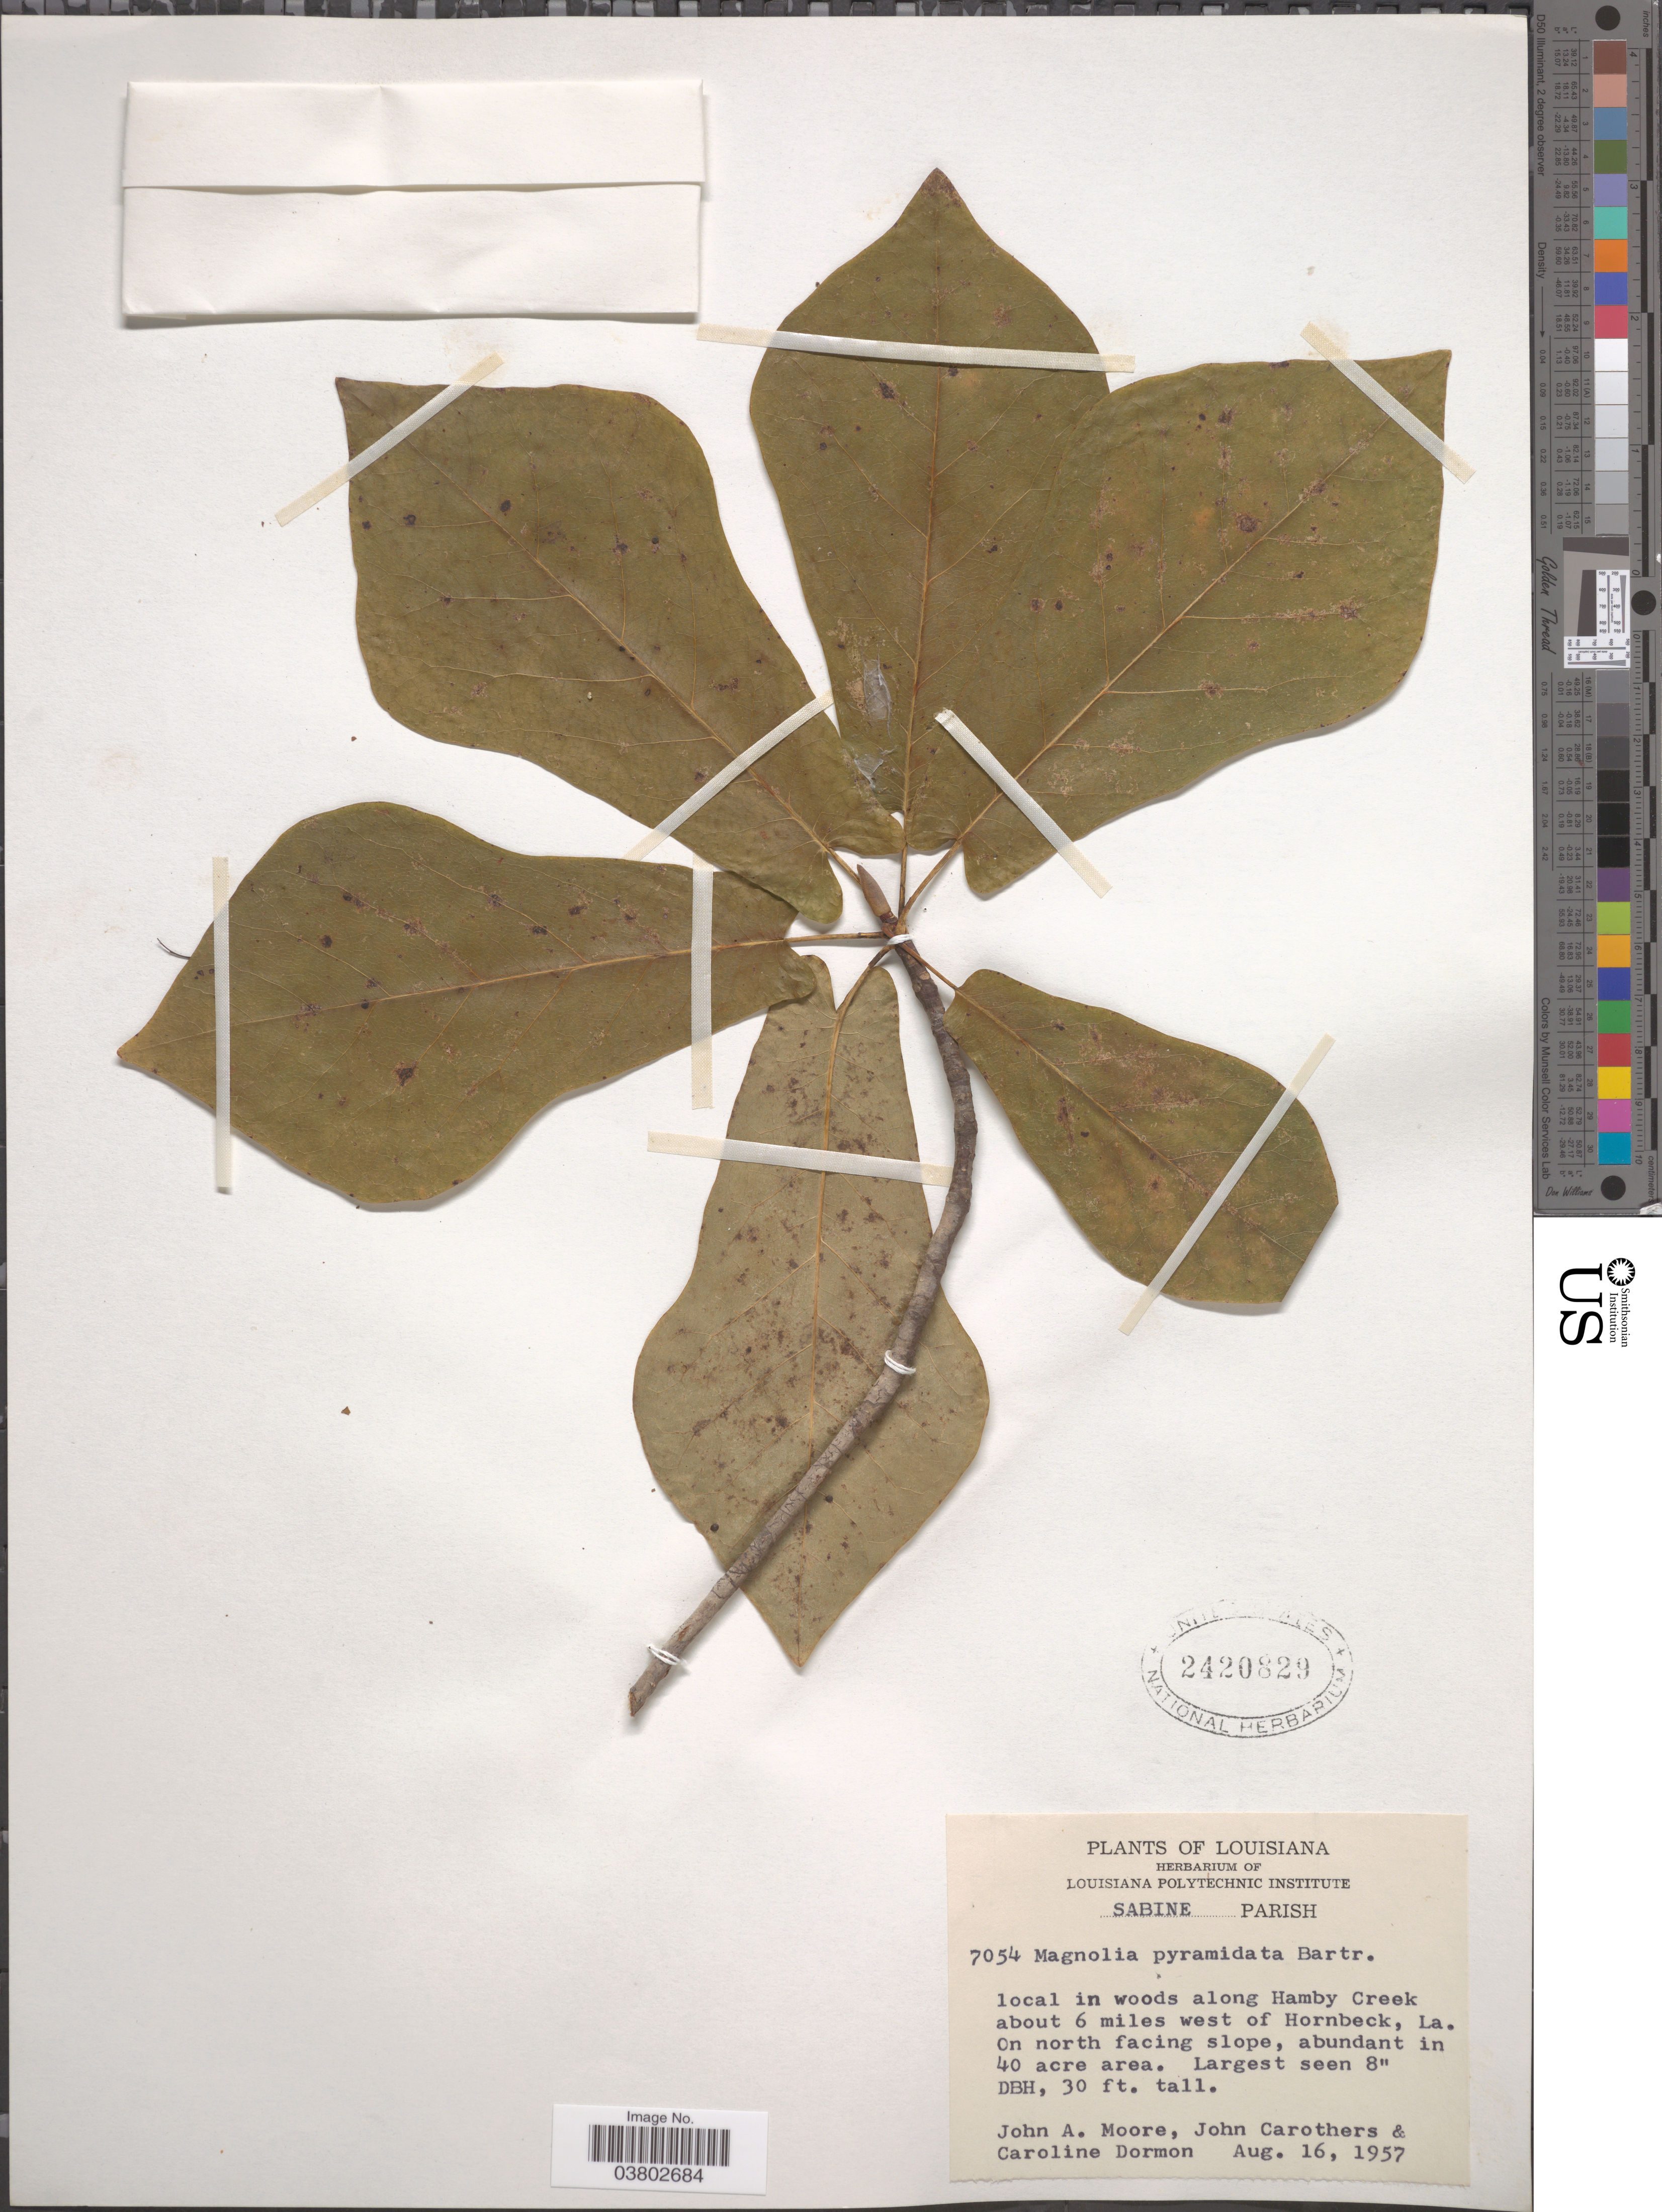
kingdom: Plantae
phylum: Tracheophyta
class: Magnoliopsida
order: Magnoliales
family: Magnoliaceae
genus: Magnolia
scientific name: Magnolia pyramidata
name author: W. Bartram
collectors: J. A. Moore, J. Carothers & C. Dormon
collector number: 7054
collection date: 1957-08-16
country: United States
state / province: Louisiana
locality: Sabine Parish. Along Hamby Creek about 6 miles west of Hornbeck. On north facing slope, in 40 acre area.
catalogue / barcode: US 2420829